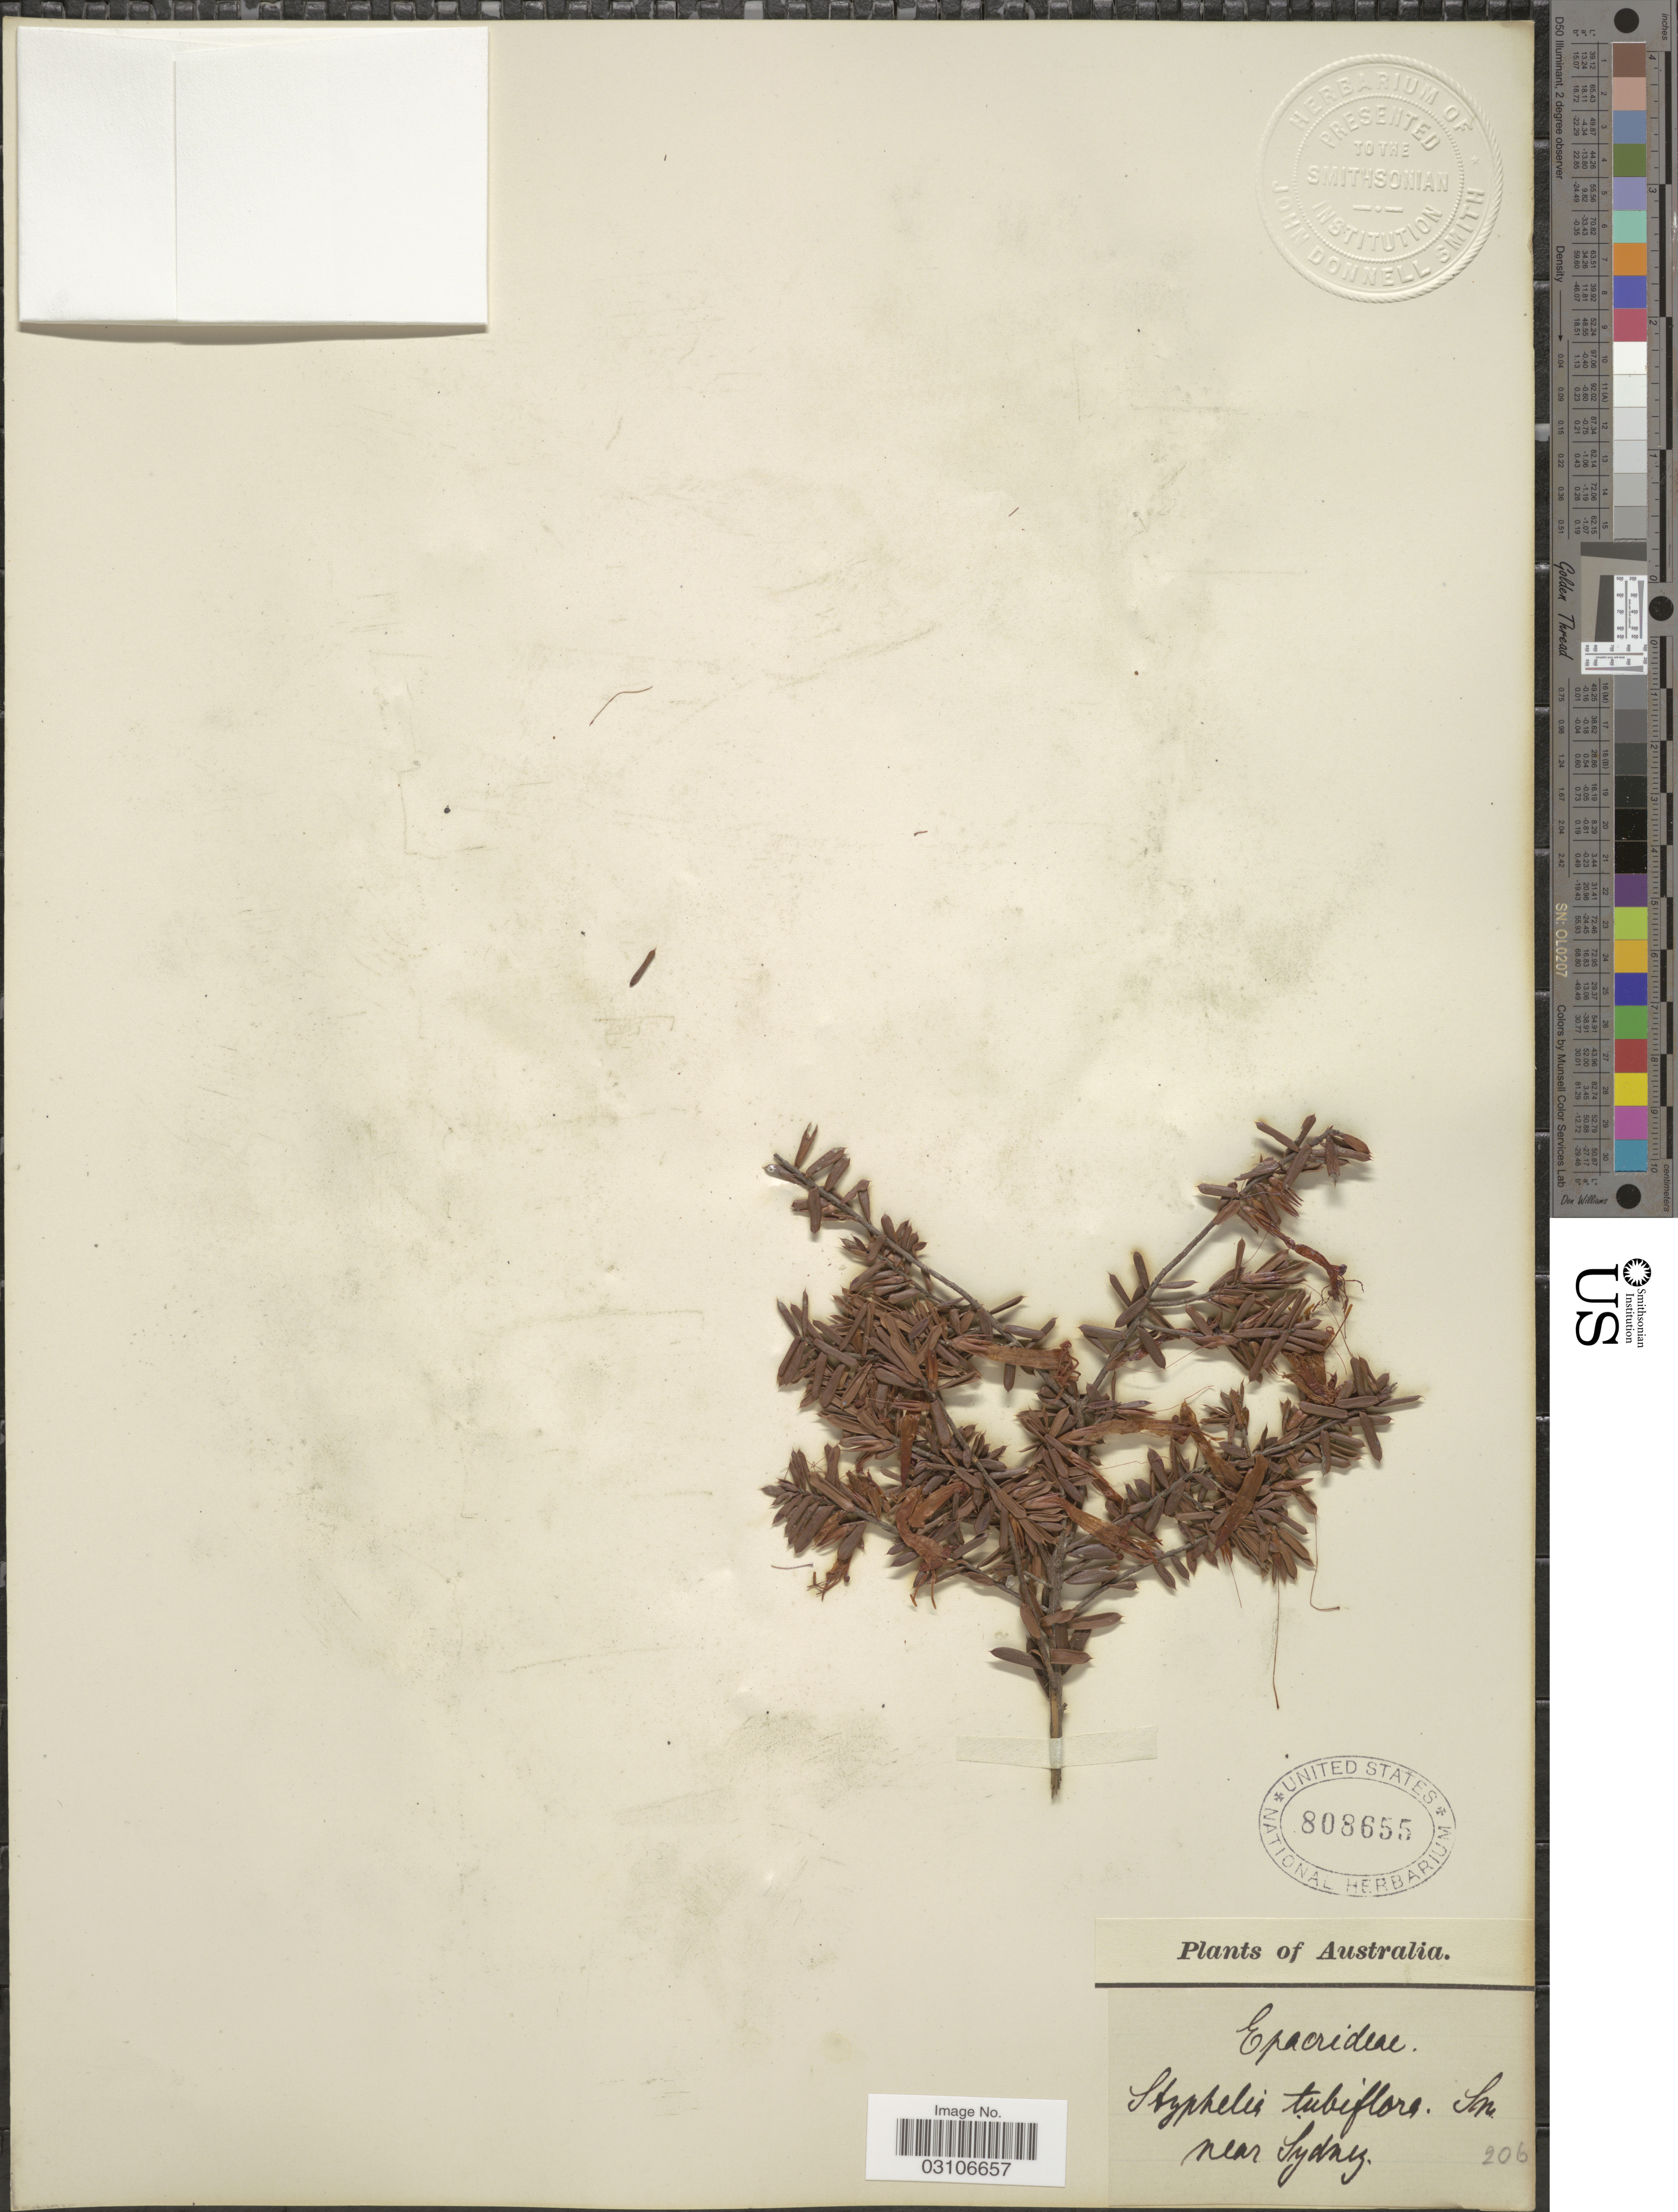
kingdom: Plantae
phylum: Tracheophyta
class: Magnoliopsida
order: Ericales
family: Ericaceae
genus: Styphelia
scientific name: Styphelia tubiflora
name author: L.S. Sm.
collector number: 206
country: Australia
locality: Near Sydney.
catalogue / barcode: US 808655